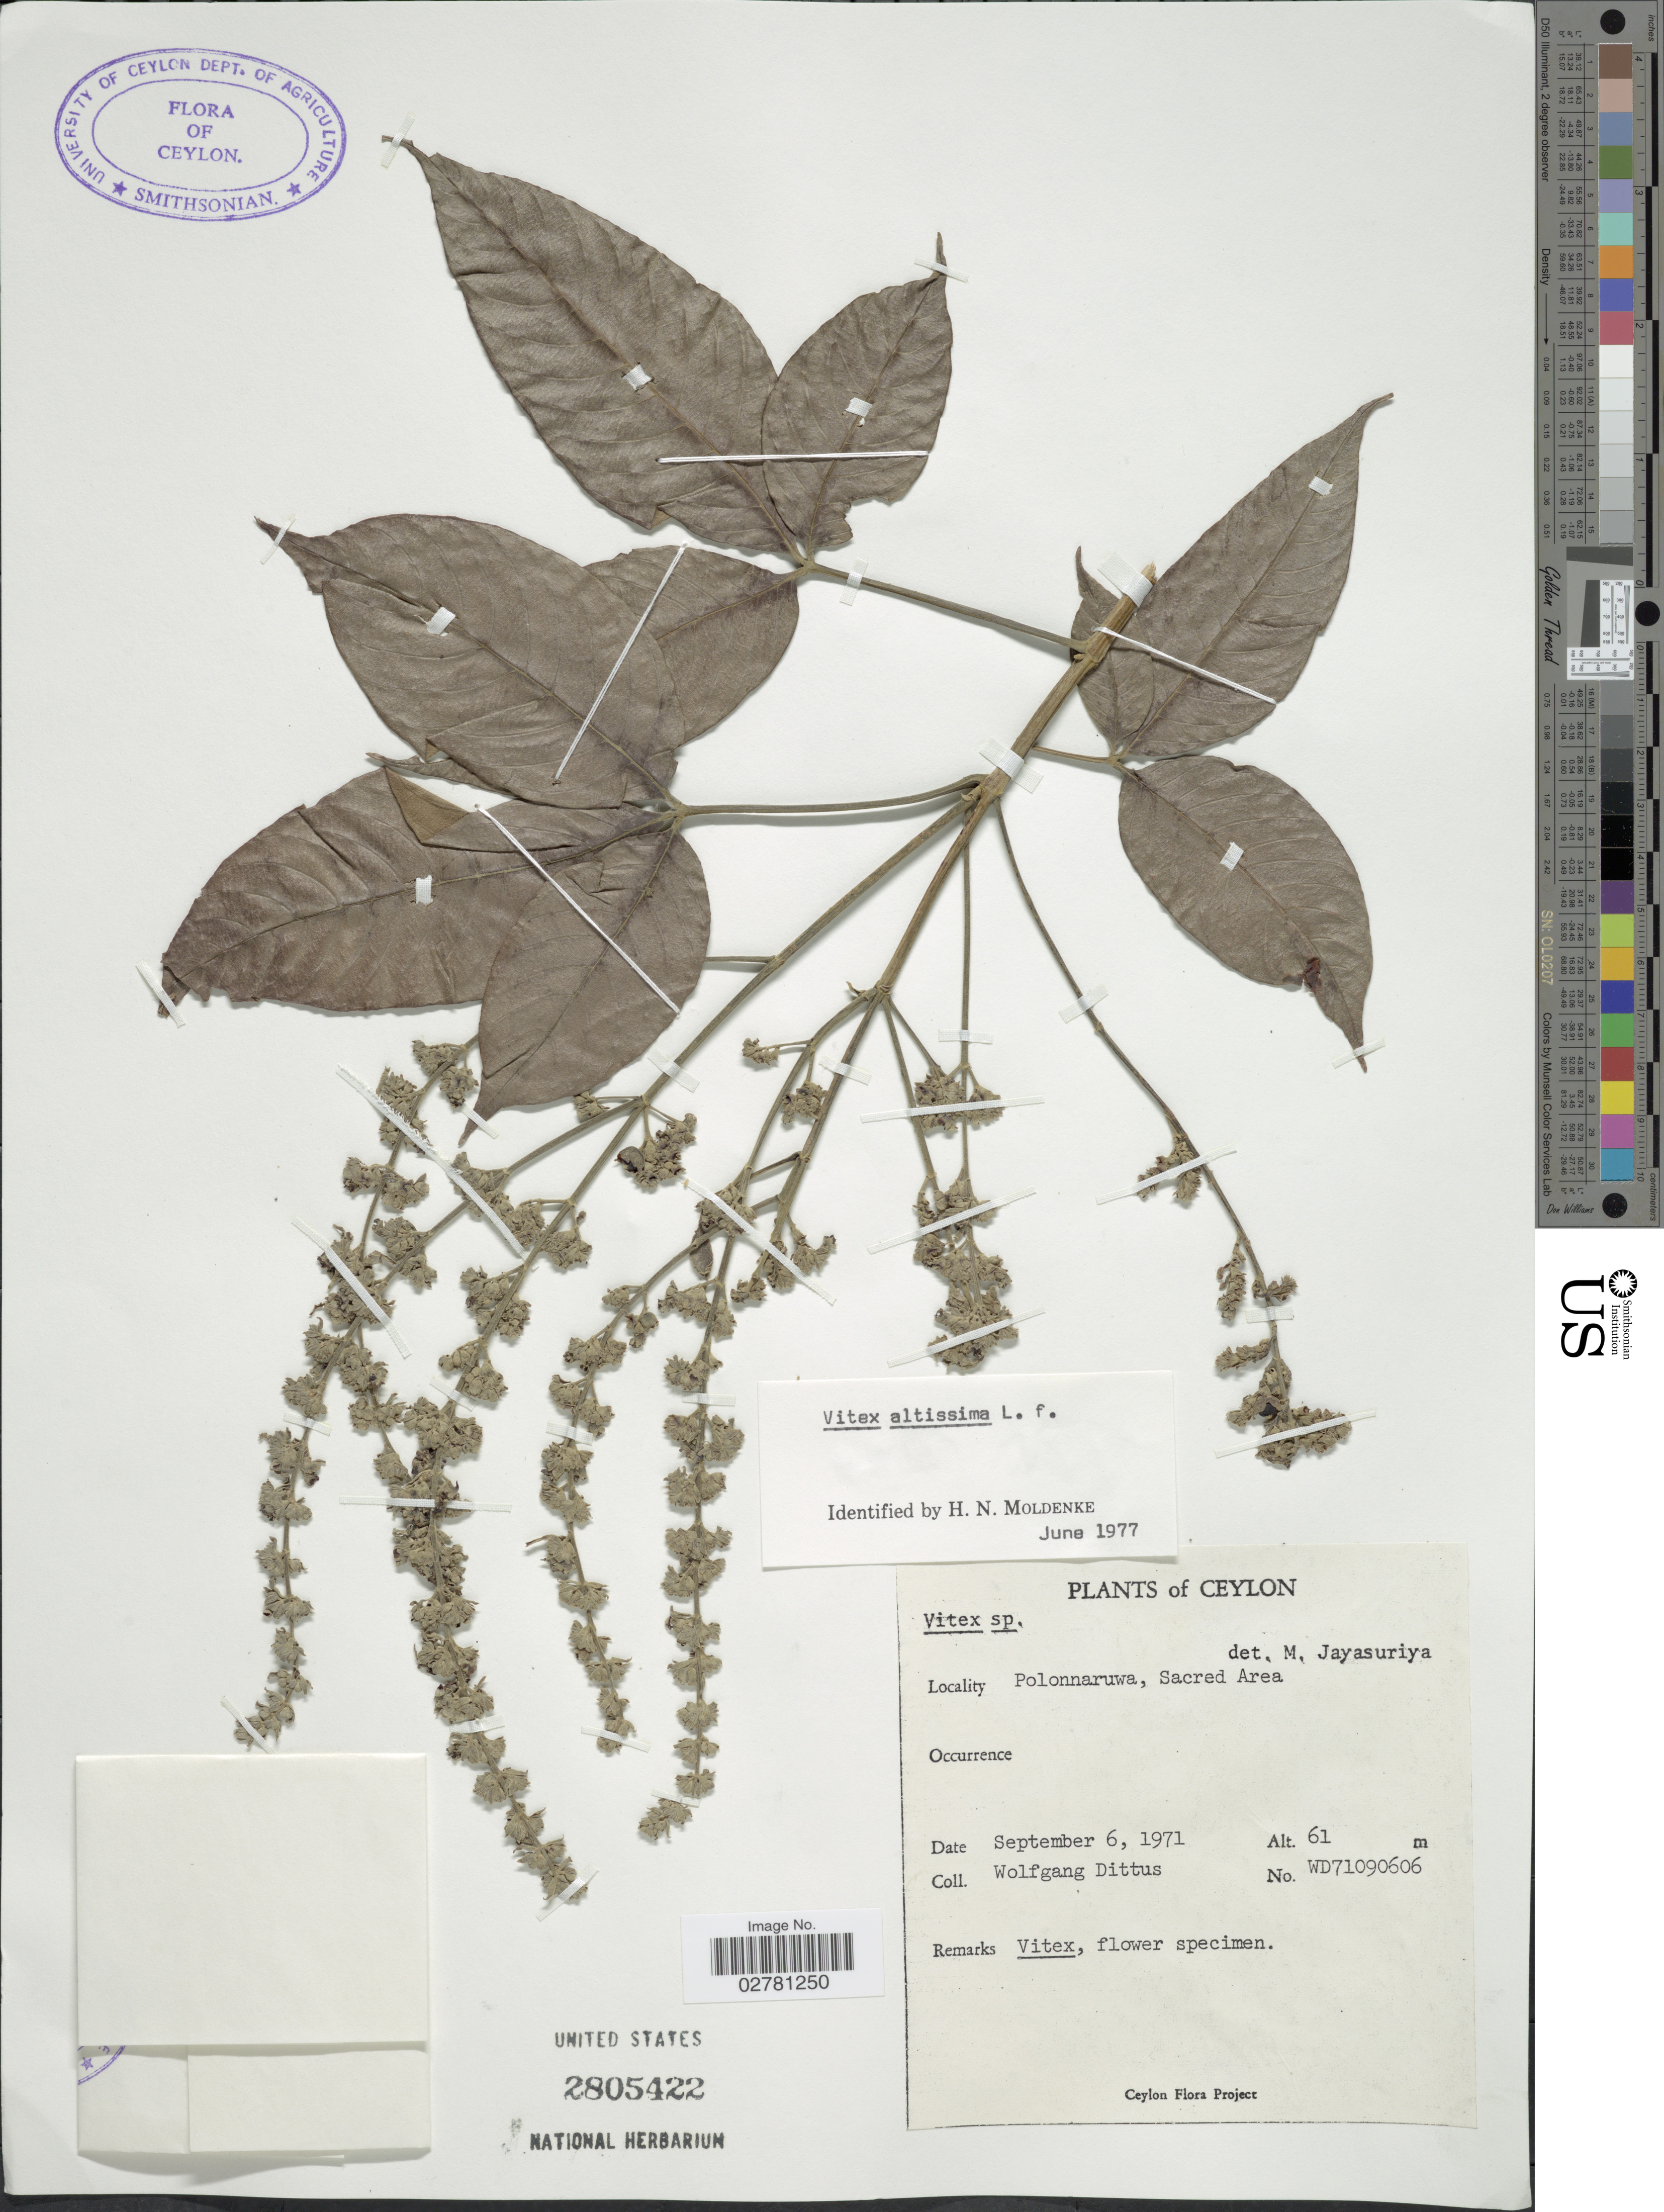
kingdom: Plantae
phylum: Tracheophyta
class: Magnoliopsida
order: Lamiales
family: Lamiaceae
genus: Vitex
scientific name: Vitex altissima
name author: L. f.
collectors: W. Dittus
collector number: WD71090606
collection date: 1971-09-06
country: Sri Lanka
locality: Ceylon. Polonnaruwa, Sacred Area.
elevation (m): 61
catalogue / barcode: US 2805422